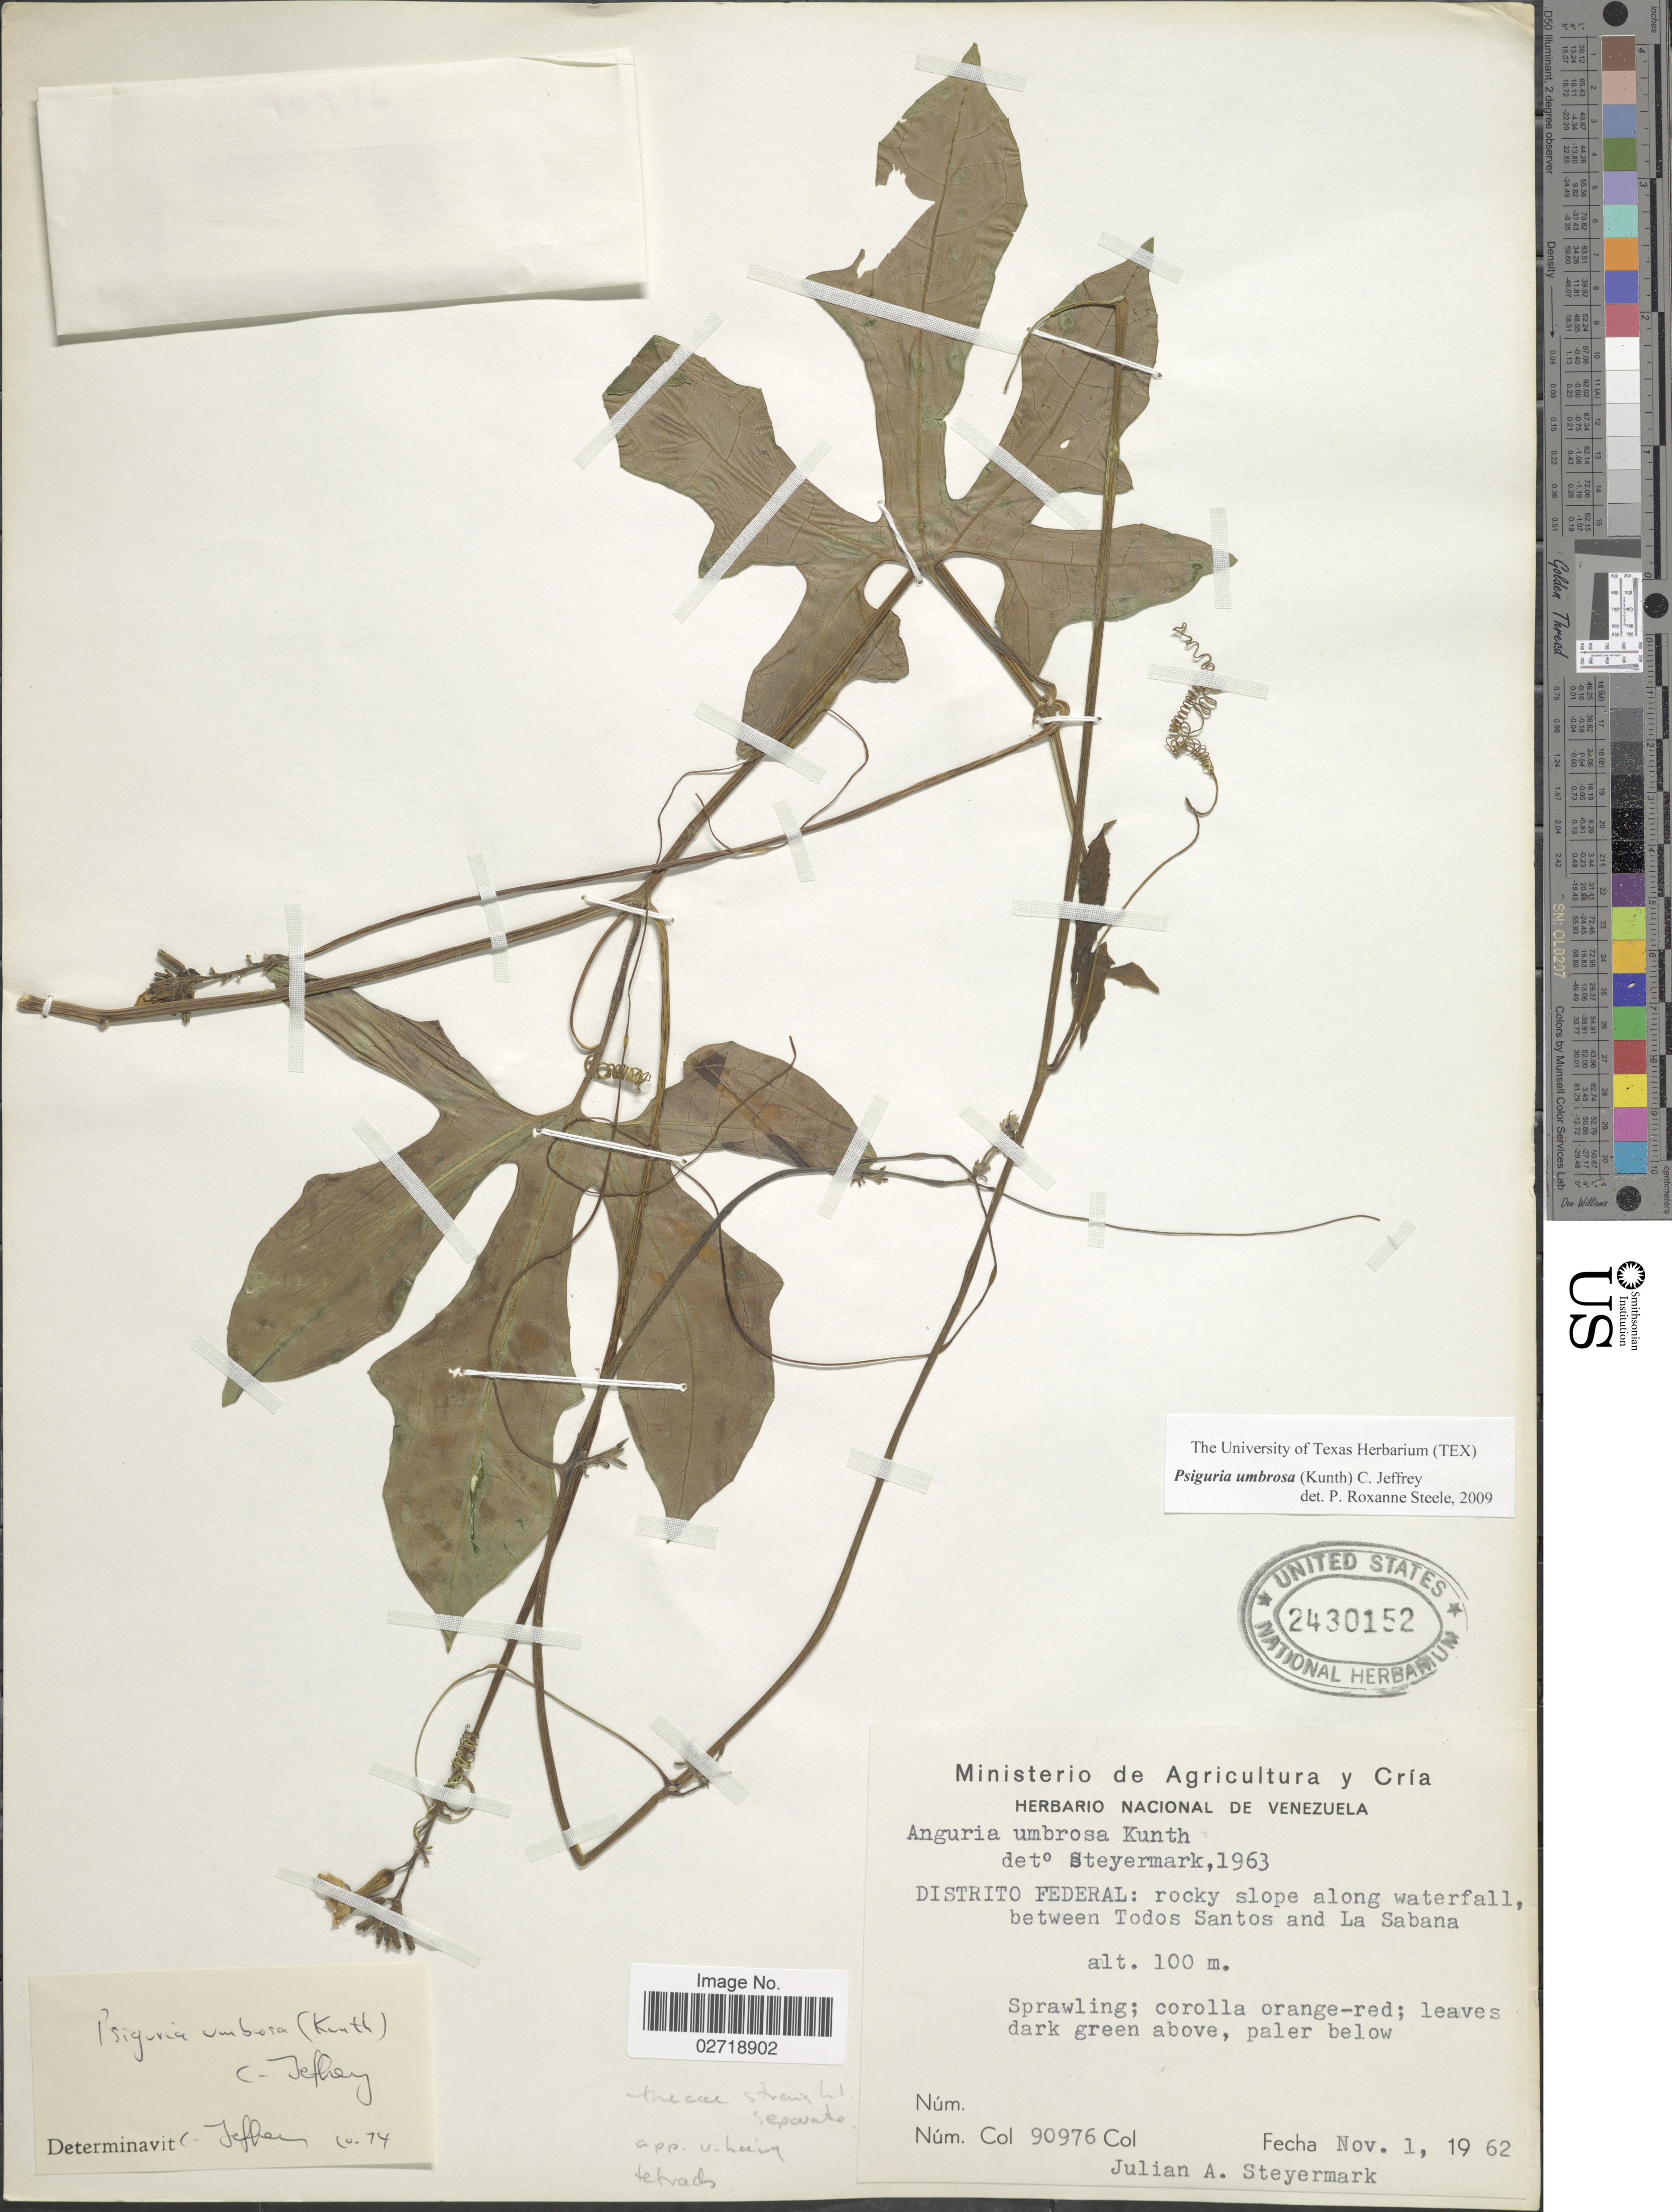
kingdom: Plantae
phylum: Tracheophyta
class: Magnoliopsida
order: Cucurbitales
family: Cucurbitaceae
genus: Psiguria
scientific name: Psiguria umbrosa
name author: (Kunth) C. Jeffrey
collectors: J. Steyermark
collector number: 90976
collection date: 1962-11-01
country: Venezuela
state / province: Distrito Federal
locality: Between Todos Santos and La Sabana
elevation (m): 100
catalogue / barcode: US 2430152